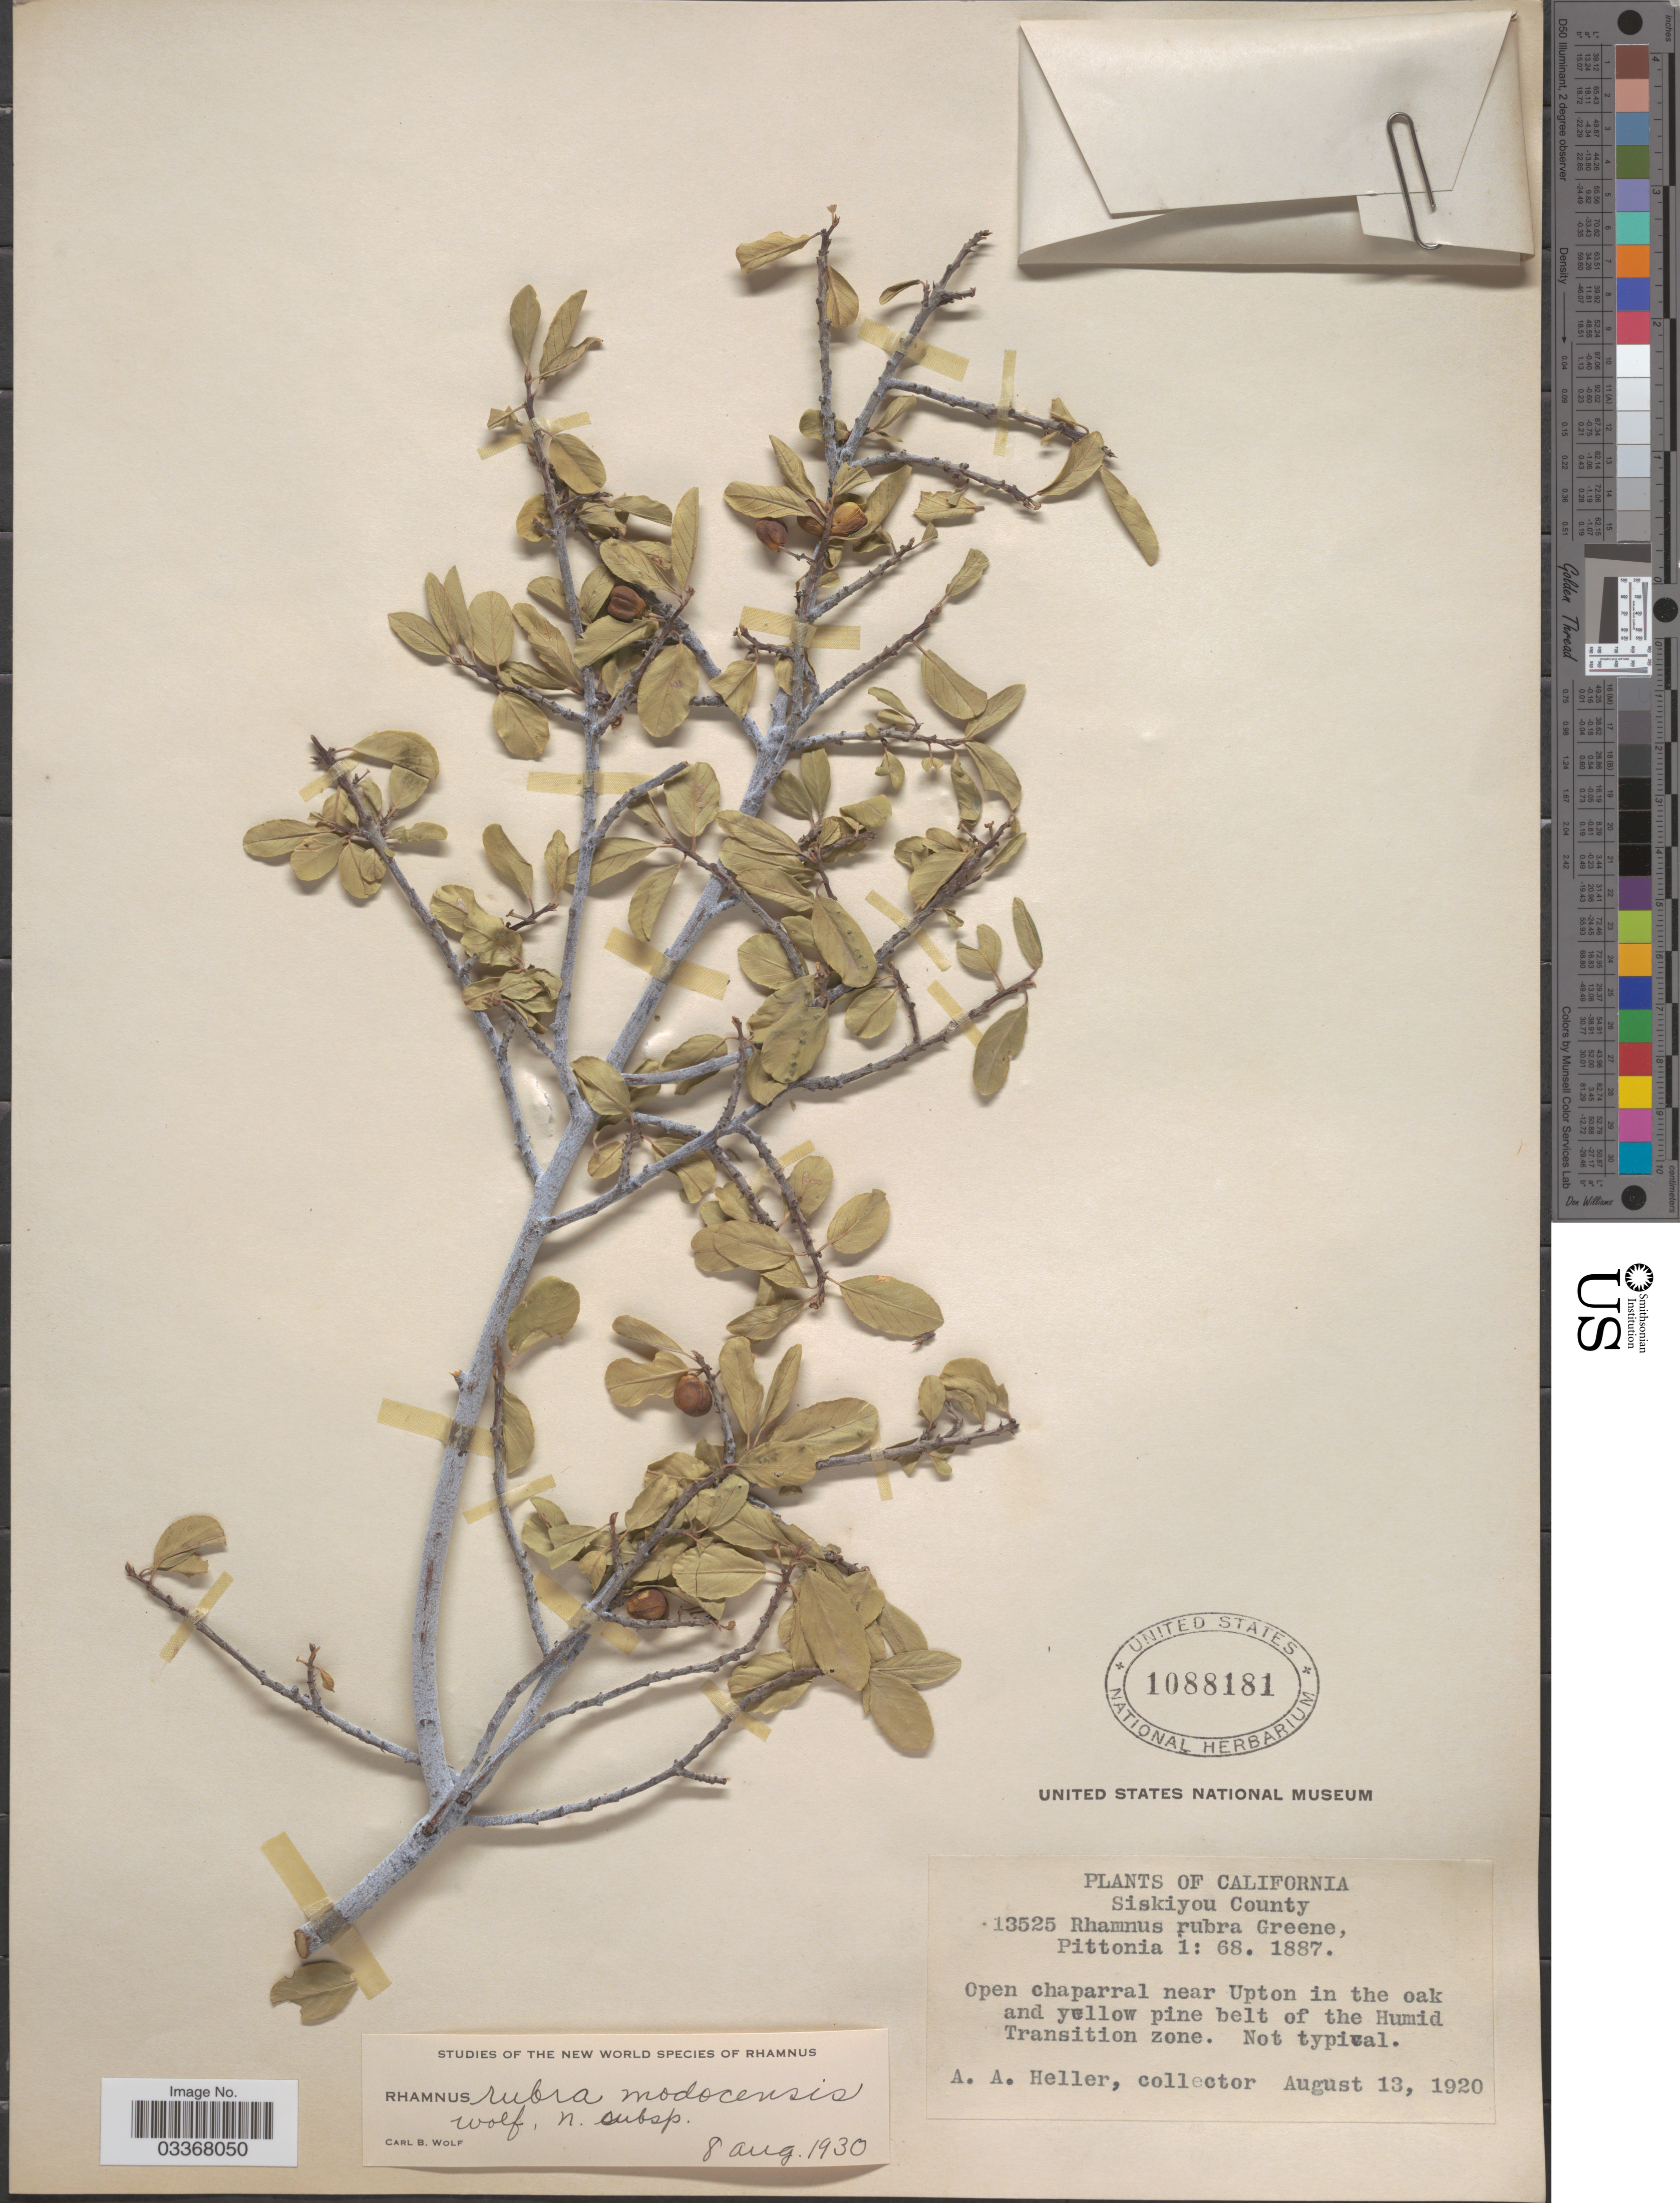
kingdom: Plantae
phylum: Tracheophyta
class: Magnoliopsida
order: Rosales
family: Rhamnaceae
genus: Frangula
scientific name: Frangula rubra subsp. modocensis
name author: (C.B. Wolf) Kartesz & Gandhi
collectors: A. A. Heller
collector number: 13525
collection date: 1920-08-13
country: United States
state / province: California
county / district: Siskiyou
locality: Siskiyou County, Open chaparral near Upton in the oak and yellow pine belt of the Humid Transition zone.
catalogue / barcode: US 1088181